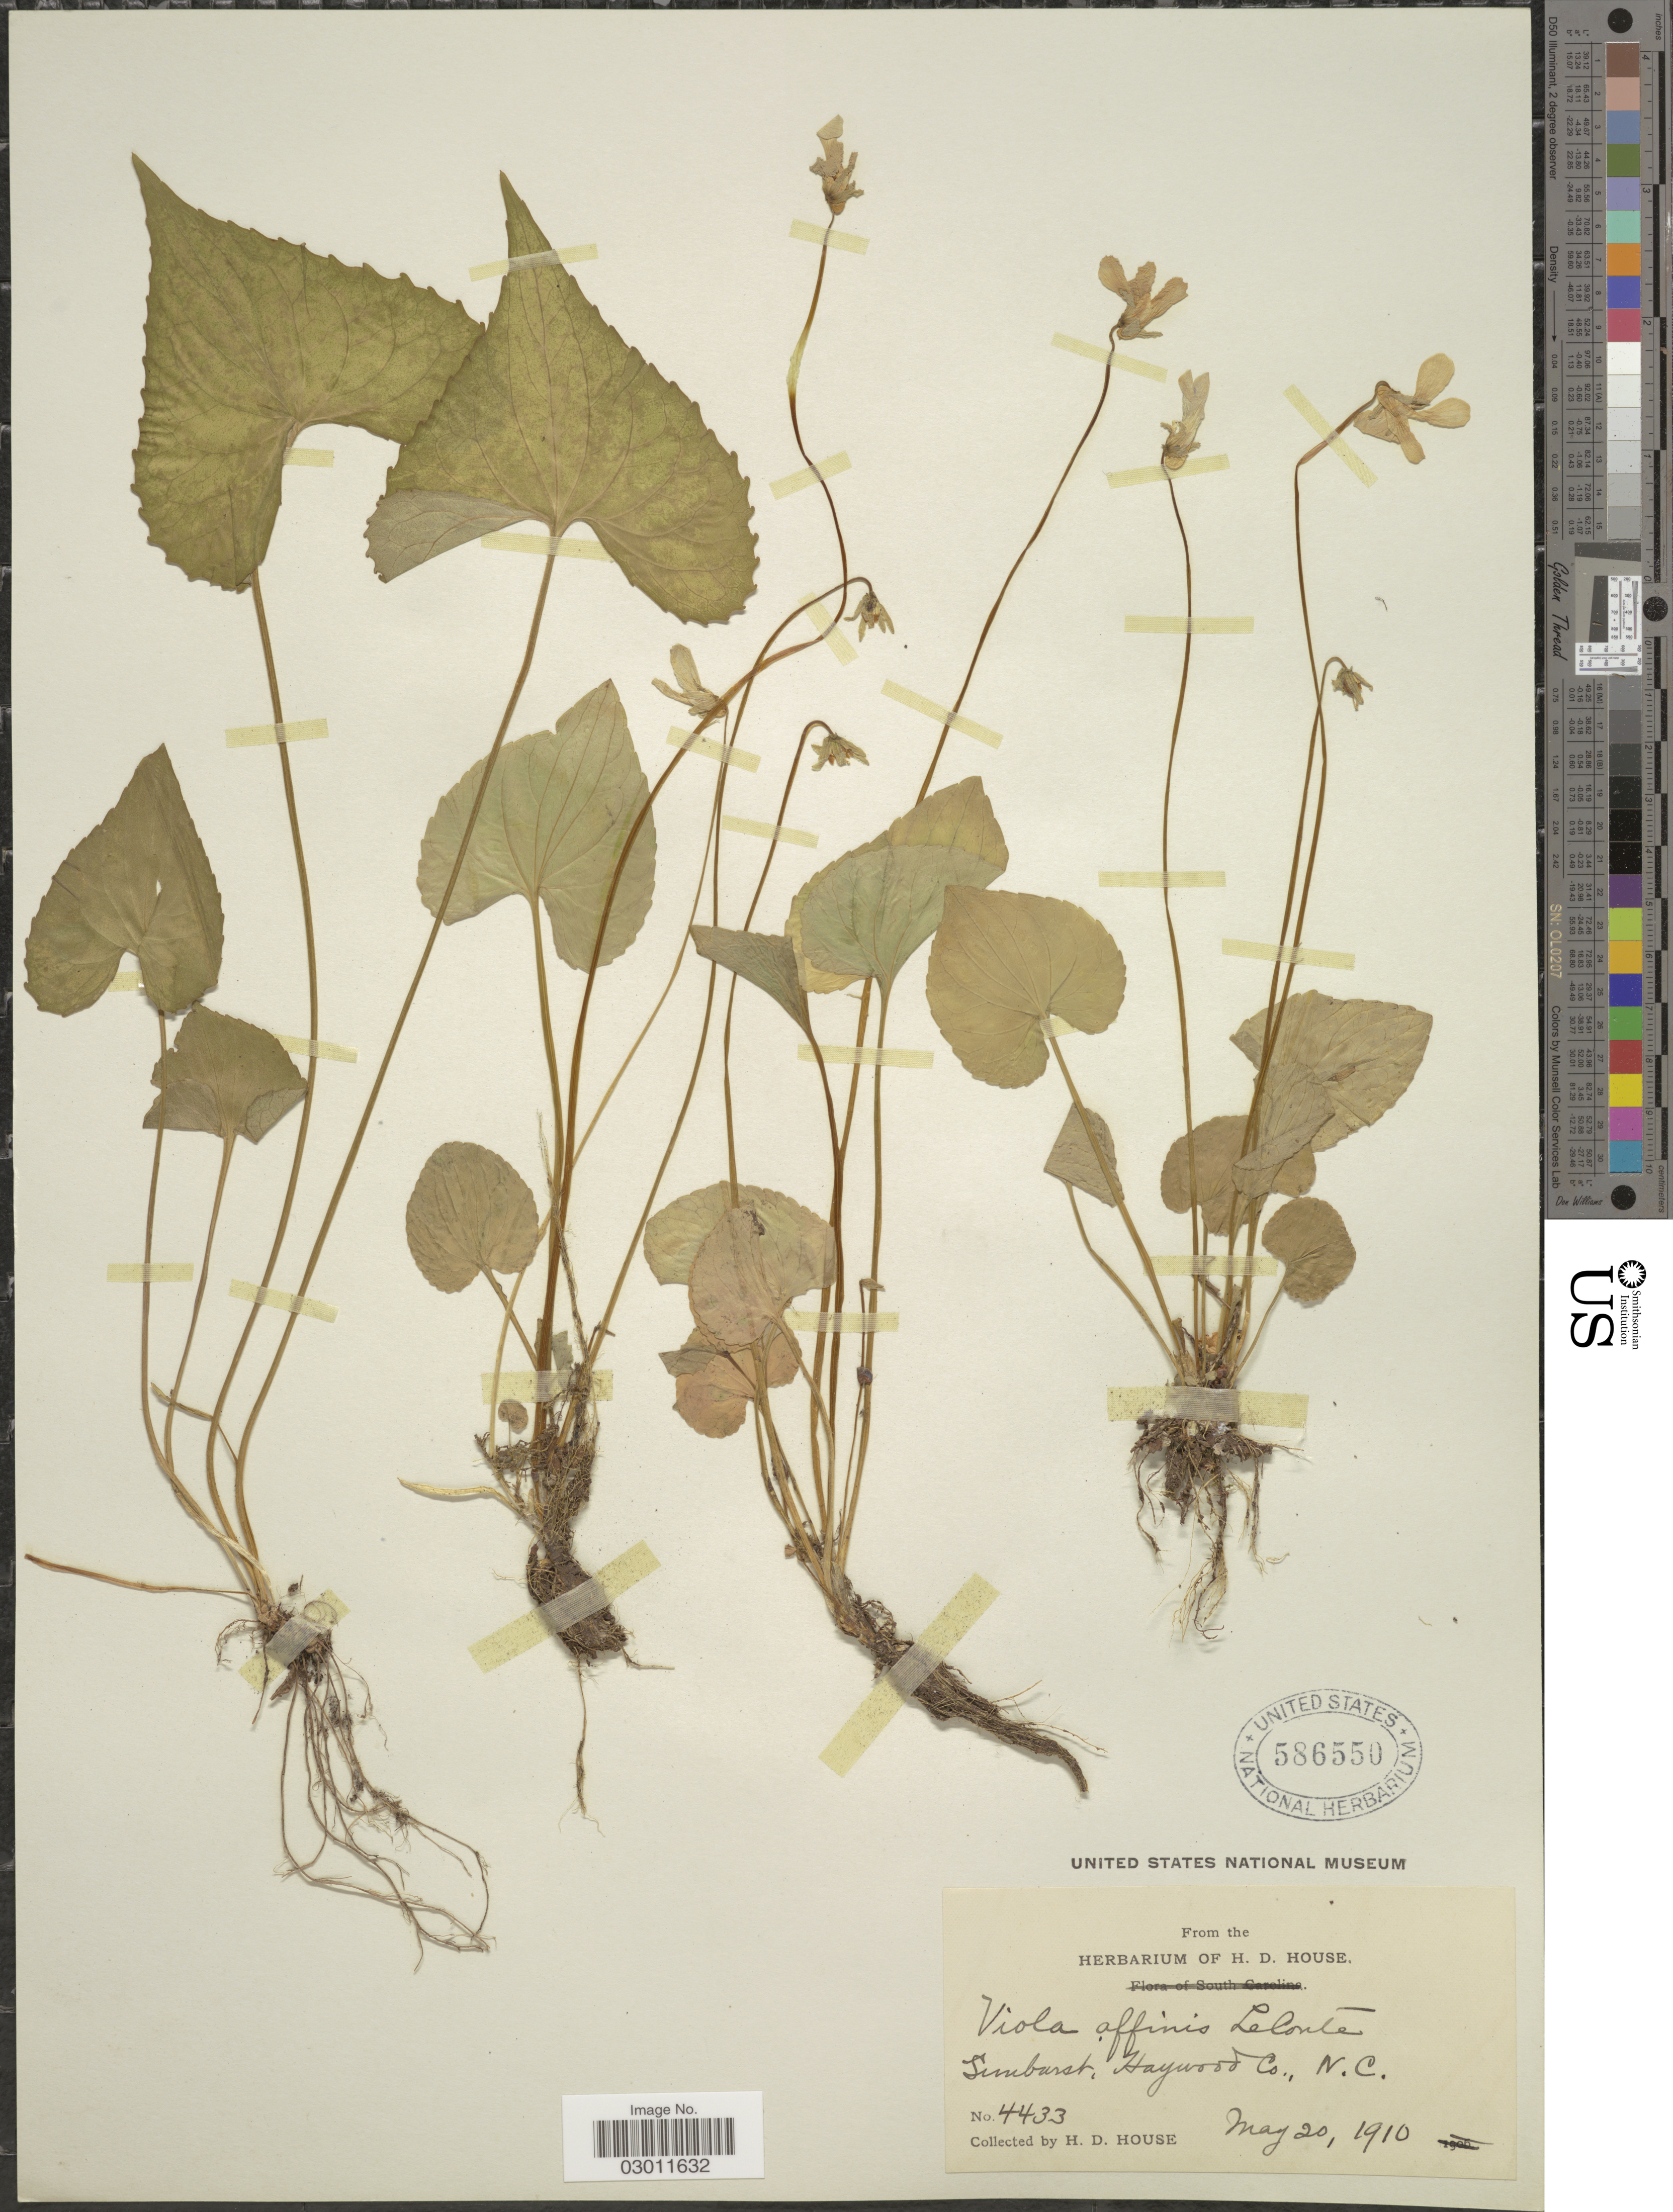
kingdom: Plantae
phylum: Tracheophyta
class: Magnoliopsida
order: Malpighiales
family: Violaceae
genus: Viola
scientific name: Viola affinis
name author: LeConte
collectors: H. D. House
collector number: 4433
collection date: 1910-05-20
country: United States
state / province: North Carolina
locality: Sunburst, Haywood Co.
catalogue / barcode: US 586550